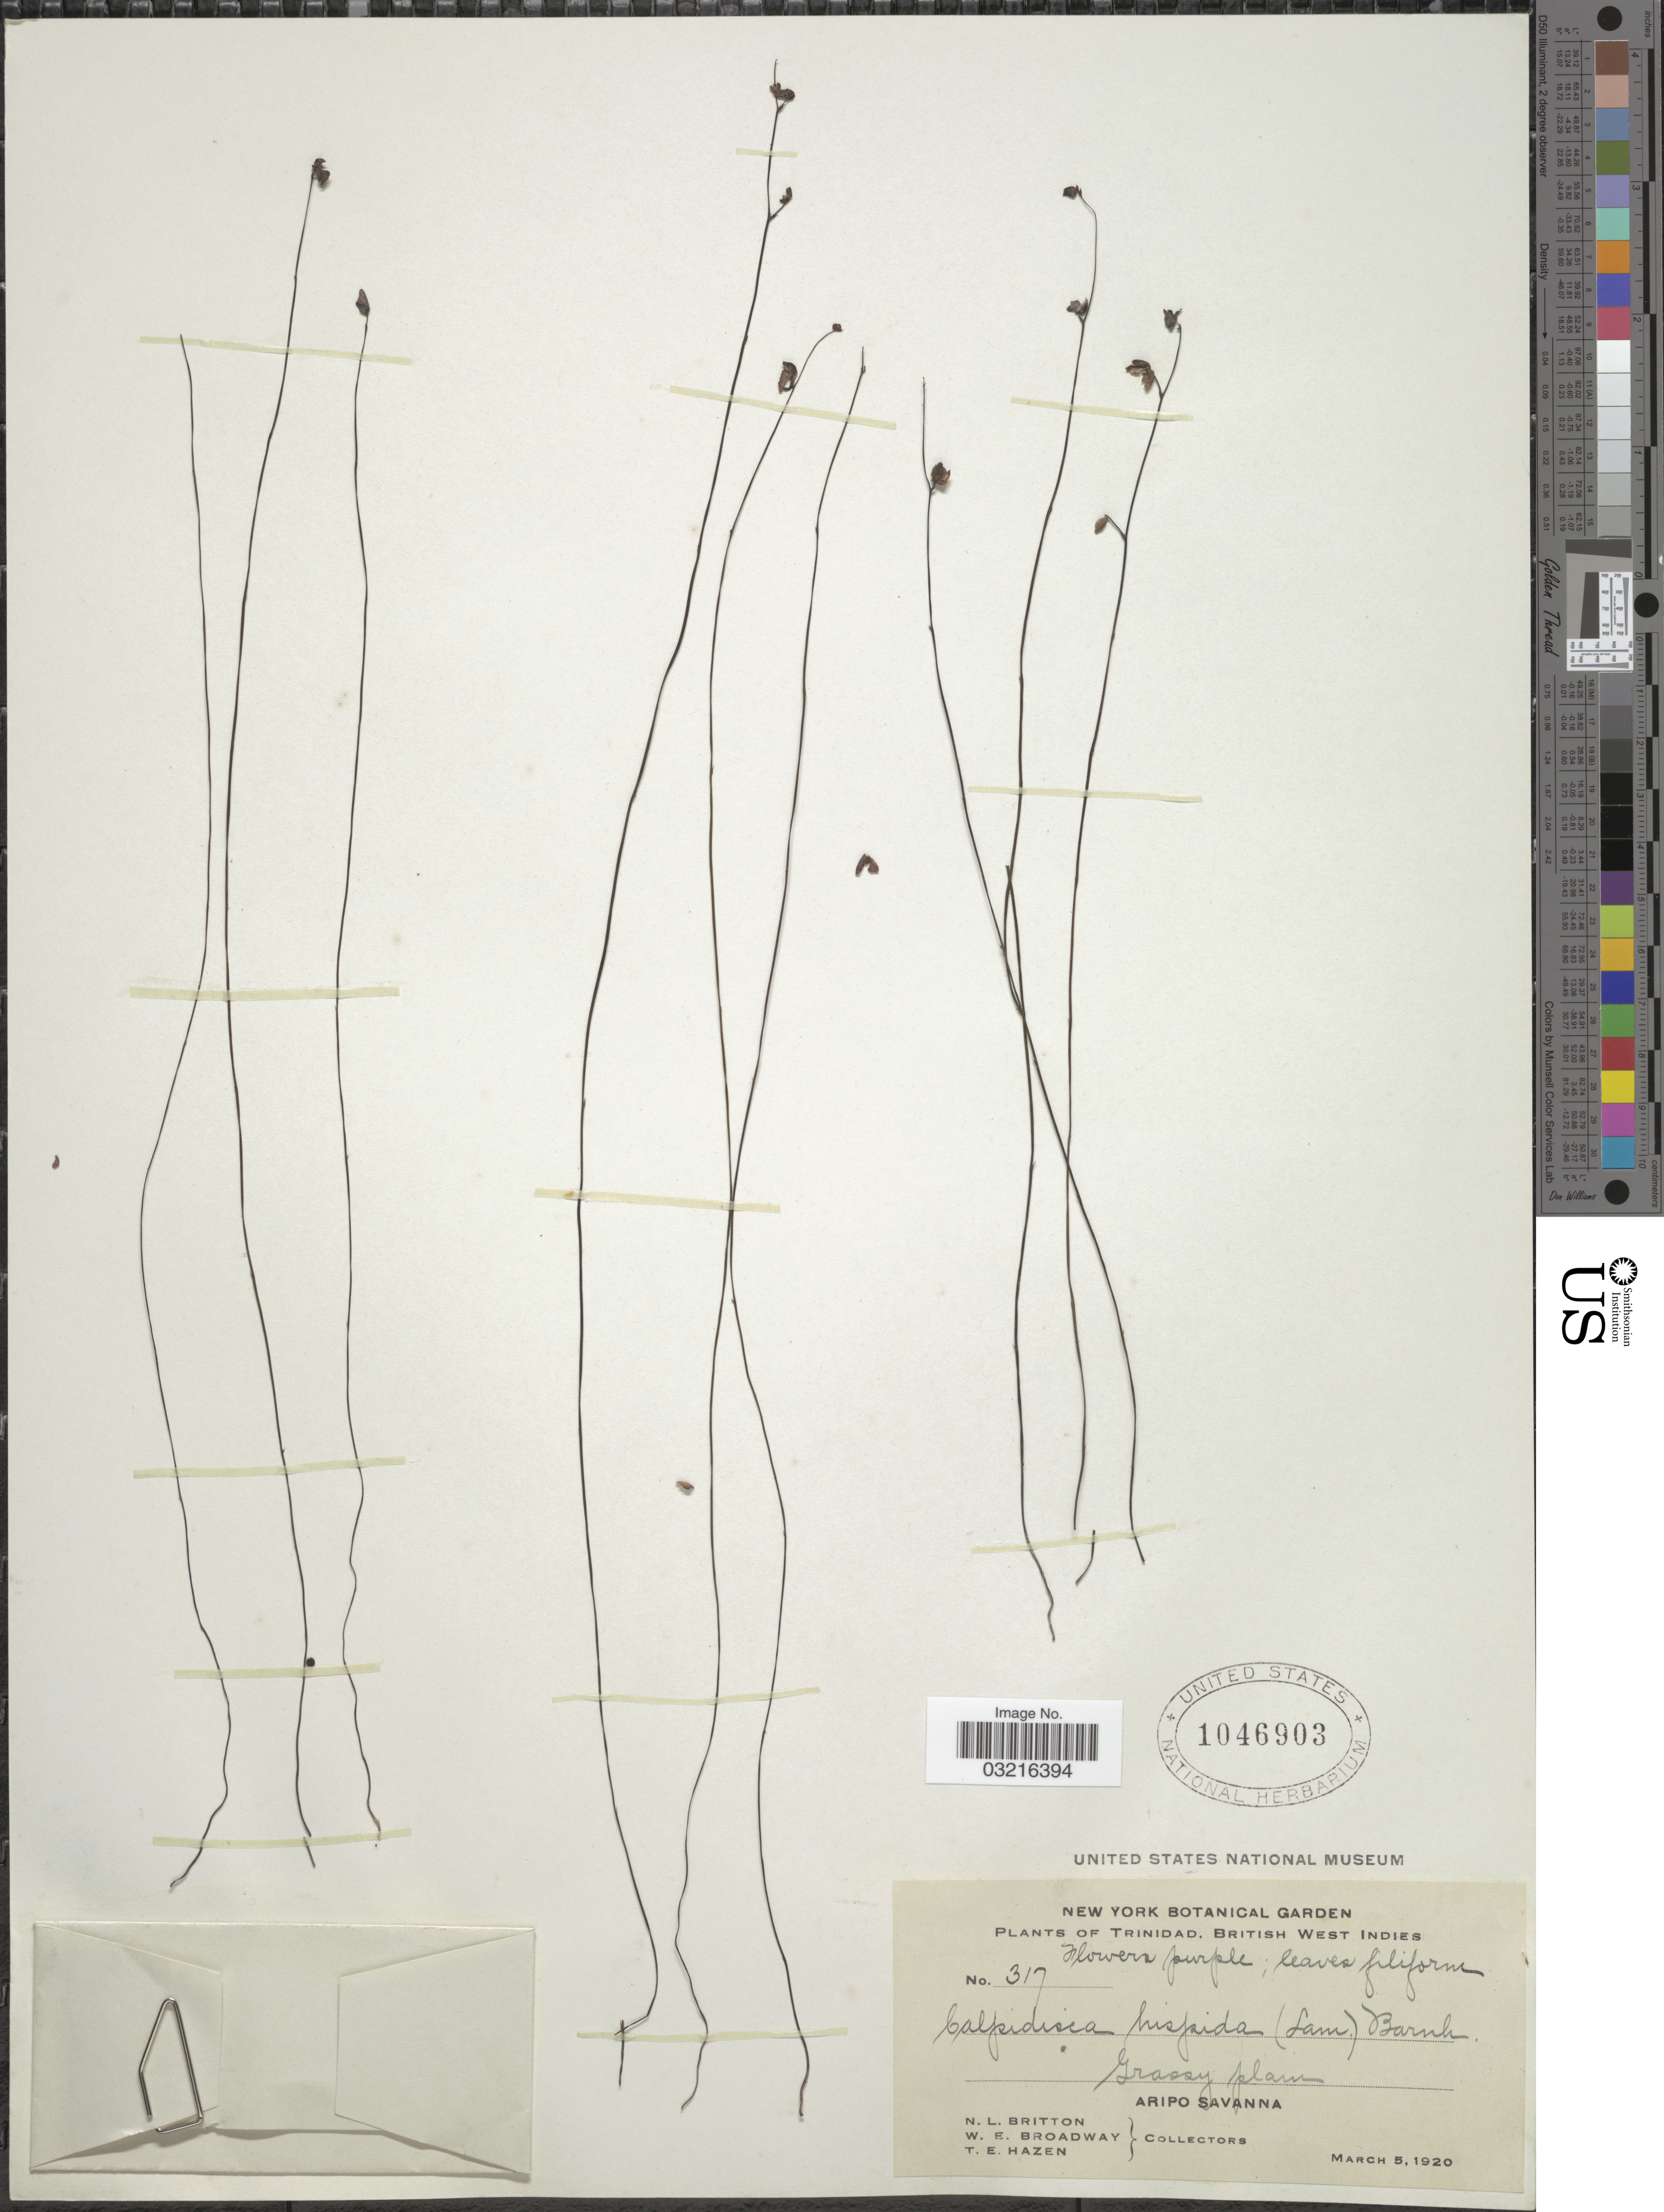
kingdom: Plantae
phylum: Tracheophyta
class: Magnoliopsida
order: Lamiales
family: Lentibulariaceae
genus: Utricularia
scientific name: Utricularia hispida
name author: Lam.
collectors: N. Britton, W. E. Broadway & T. E. Hazen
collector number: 317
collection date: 1920-03-05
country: Trinidad and Tobago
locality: Trinidad, British West Indies, Grassy plain, Aripo Savanna.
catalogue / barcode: US 1046903